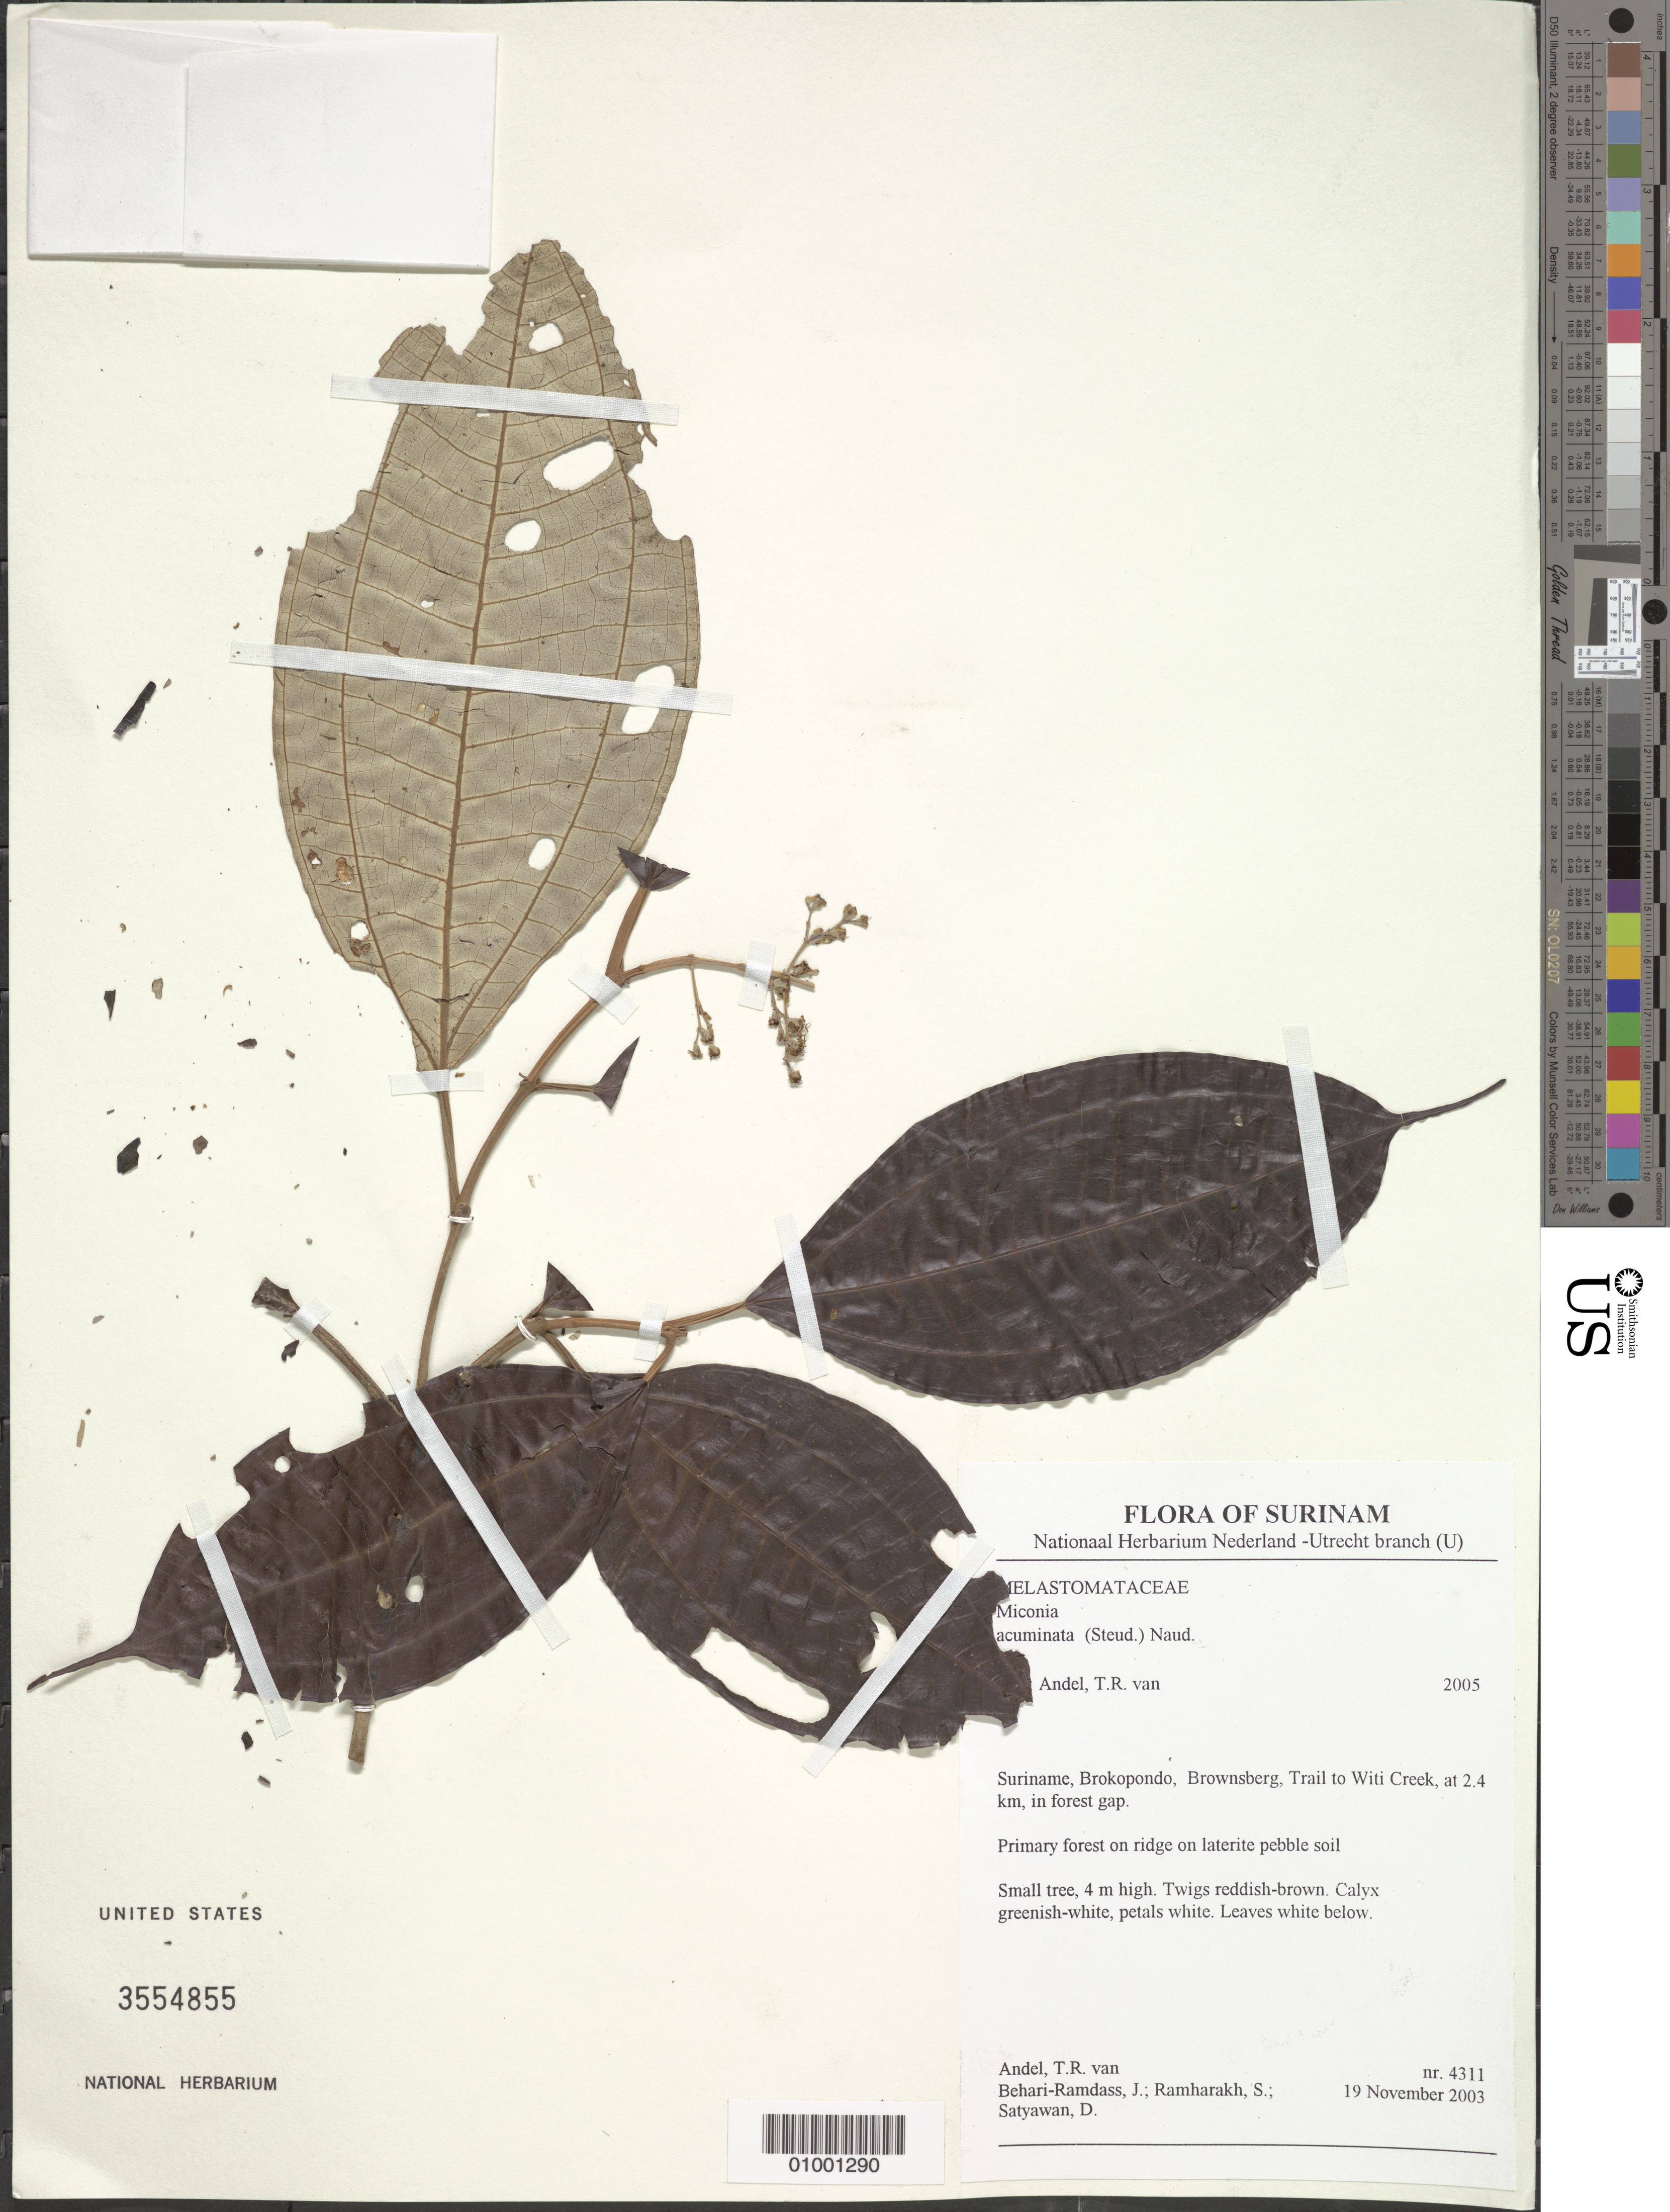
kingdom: Plantae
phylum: Tracheophyta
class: Magnoliopsida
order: Myrtales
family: Melastomataceae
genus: Miconia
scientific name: Miconia acuminata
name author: (Steud.) Naudin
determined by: Andel, Tinde R. van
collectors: T. R. van Andel, J. Behari-Ramdas, S. Ramharakh & D. Satyawan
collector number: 4311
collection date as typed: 19-Nov-03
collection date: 2003-11-19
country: Suriname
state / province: Brokopondo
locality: Brownsberg, Trail to Witi Creek, at 2.4km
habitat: Primary forest on ridge on laterite pebble soil; in forest gap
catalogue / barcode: US 3554855